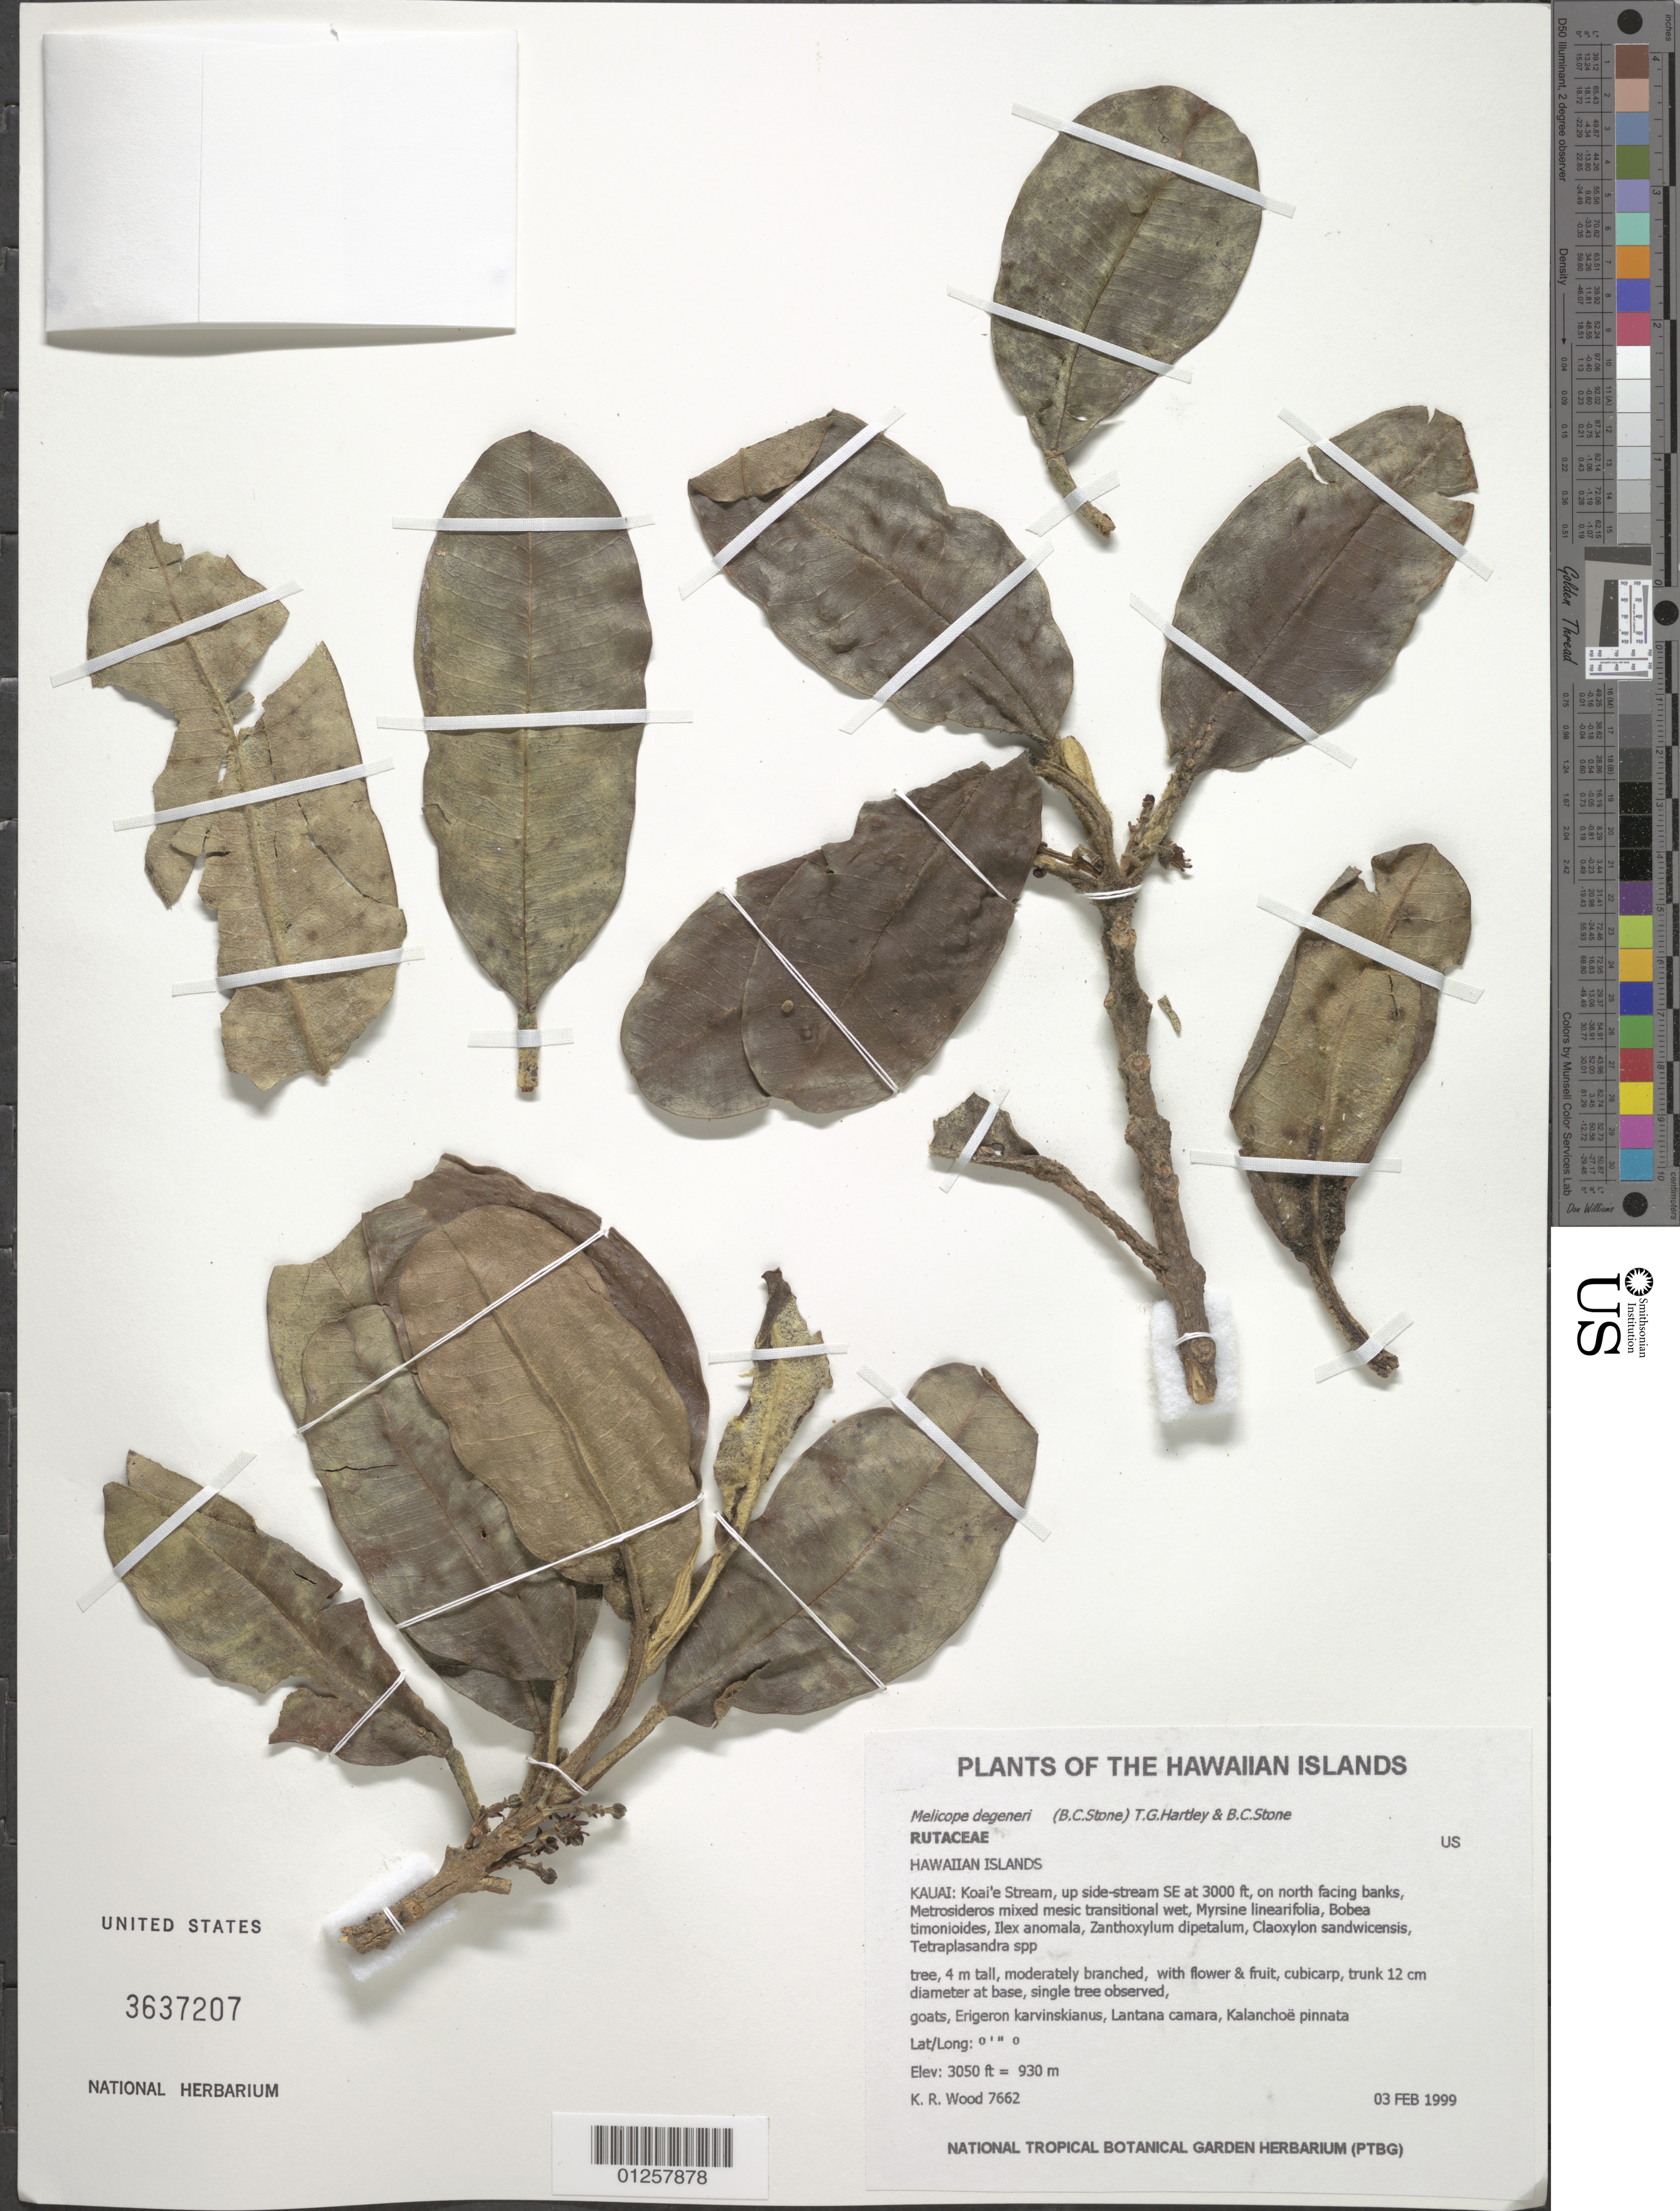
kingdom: Plantae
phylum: Tracheophyta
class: Magnoliopsida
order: Sapindales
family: Rutaceae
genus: Melicope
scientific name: Melicope degeneri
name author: (B.C. Stone) T.G. Hartley & B.C. Stone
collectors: K. R. Wood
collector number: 7662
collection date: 1999-02-03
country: United States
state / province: Hawaii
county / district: Kaui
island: Kaua'i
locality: Koai'e Stream, up-side stream SE at 3000ft. on north facing banks.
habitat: Stream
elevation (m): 930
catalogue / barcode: US 3637207